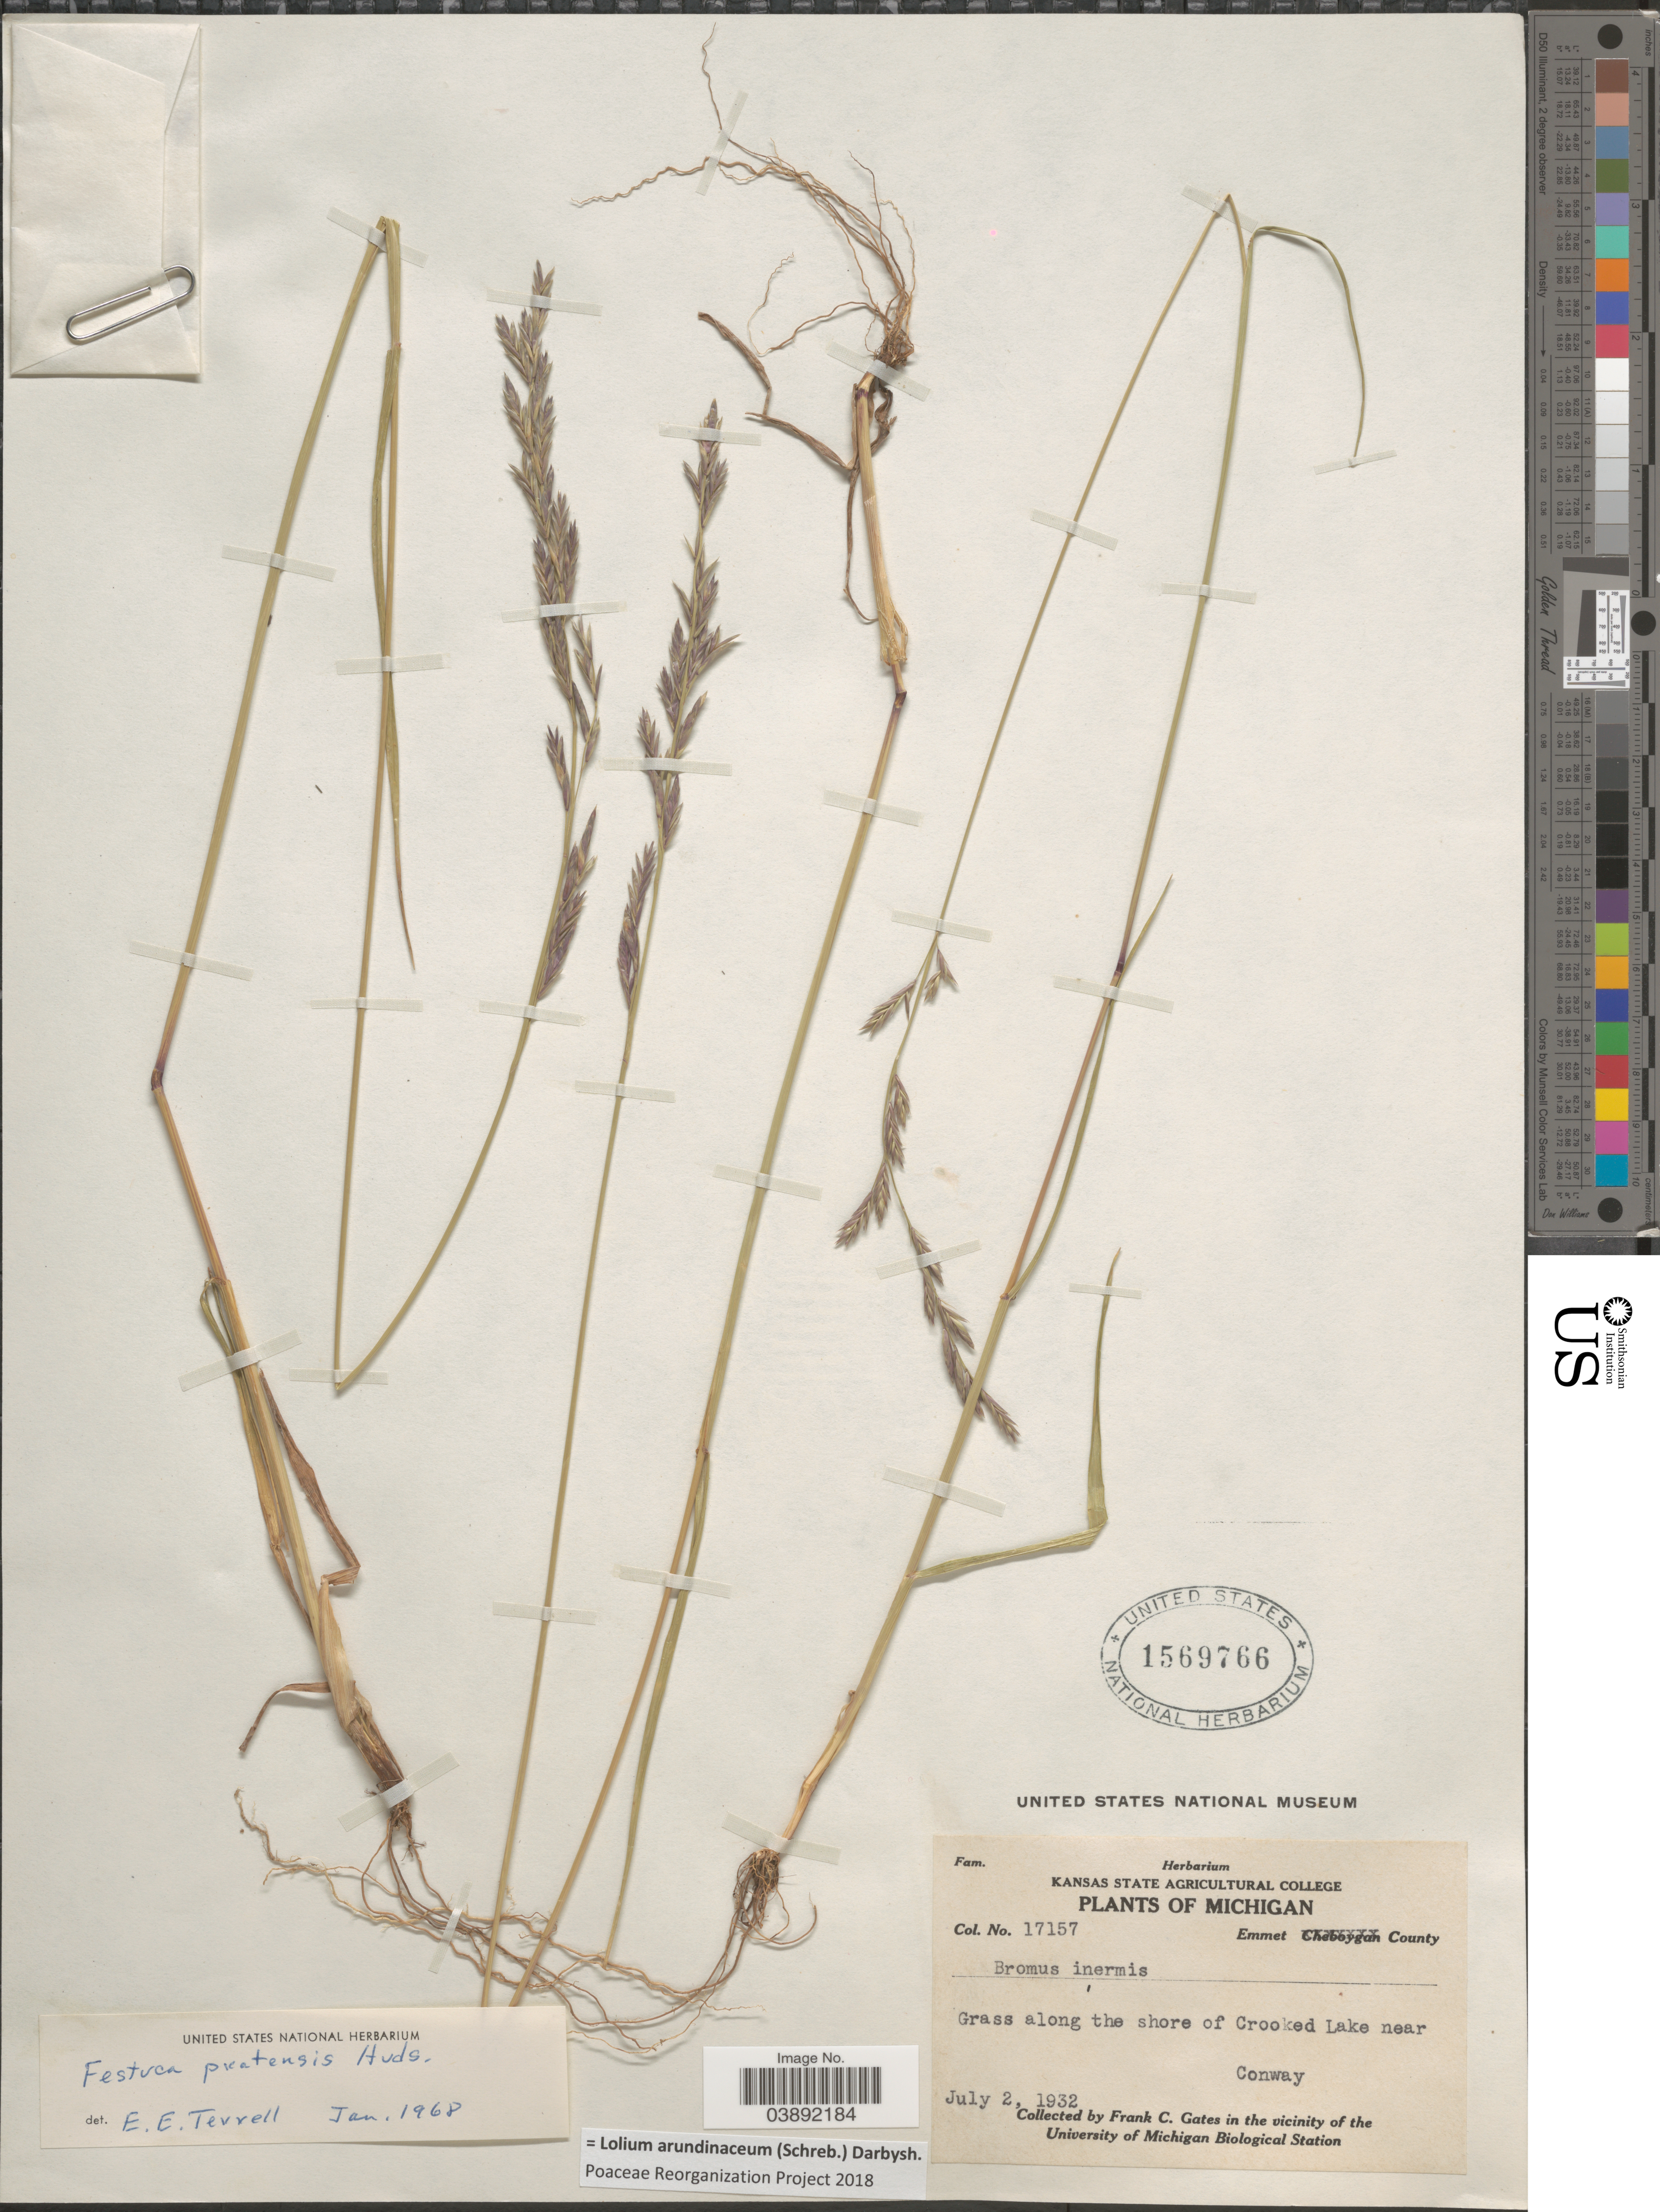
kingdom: Plantae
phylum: Tracheophyta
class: Liliopsida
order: Poales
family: Poaceae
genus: Lolium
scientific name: Lolium arundinaceum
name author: (Schreb.) Darbysh.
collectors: F. C. Gates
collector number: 17157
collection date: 1932-07-02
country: United States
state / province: Michigan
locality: Emmet County. Grass along the shore of Crooked Lake near Conway. In the vicinity of the University of Michigan Biological Station.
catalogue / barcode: US 1569766